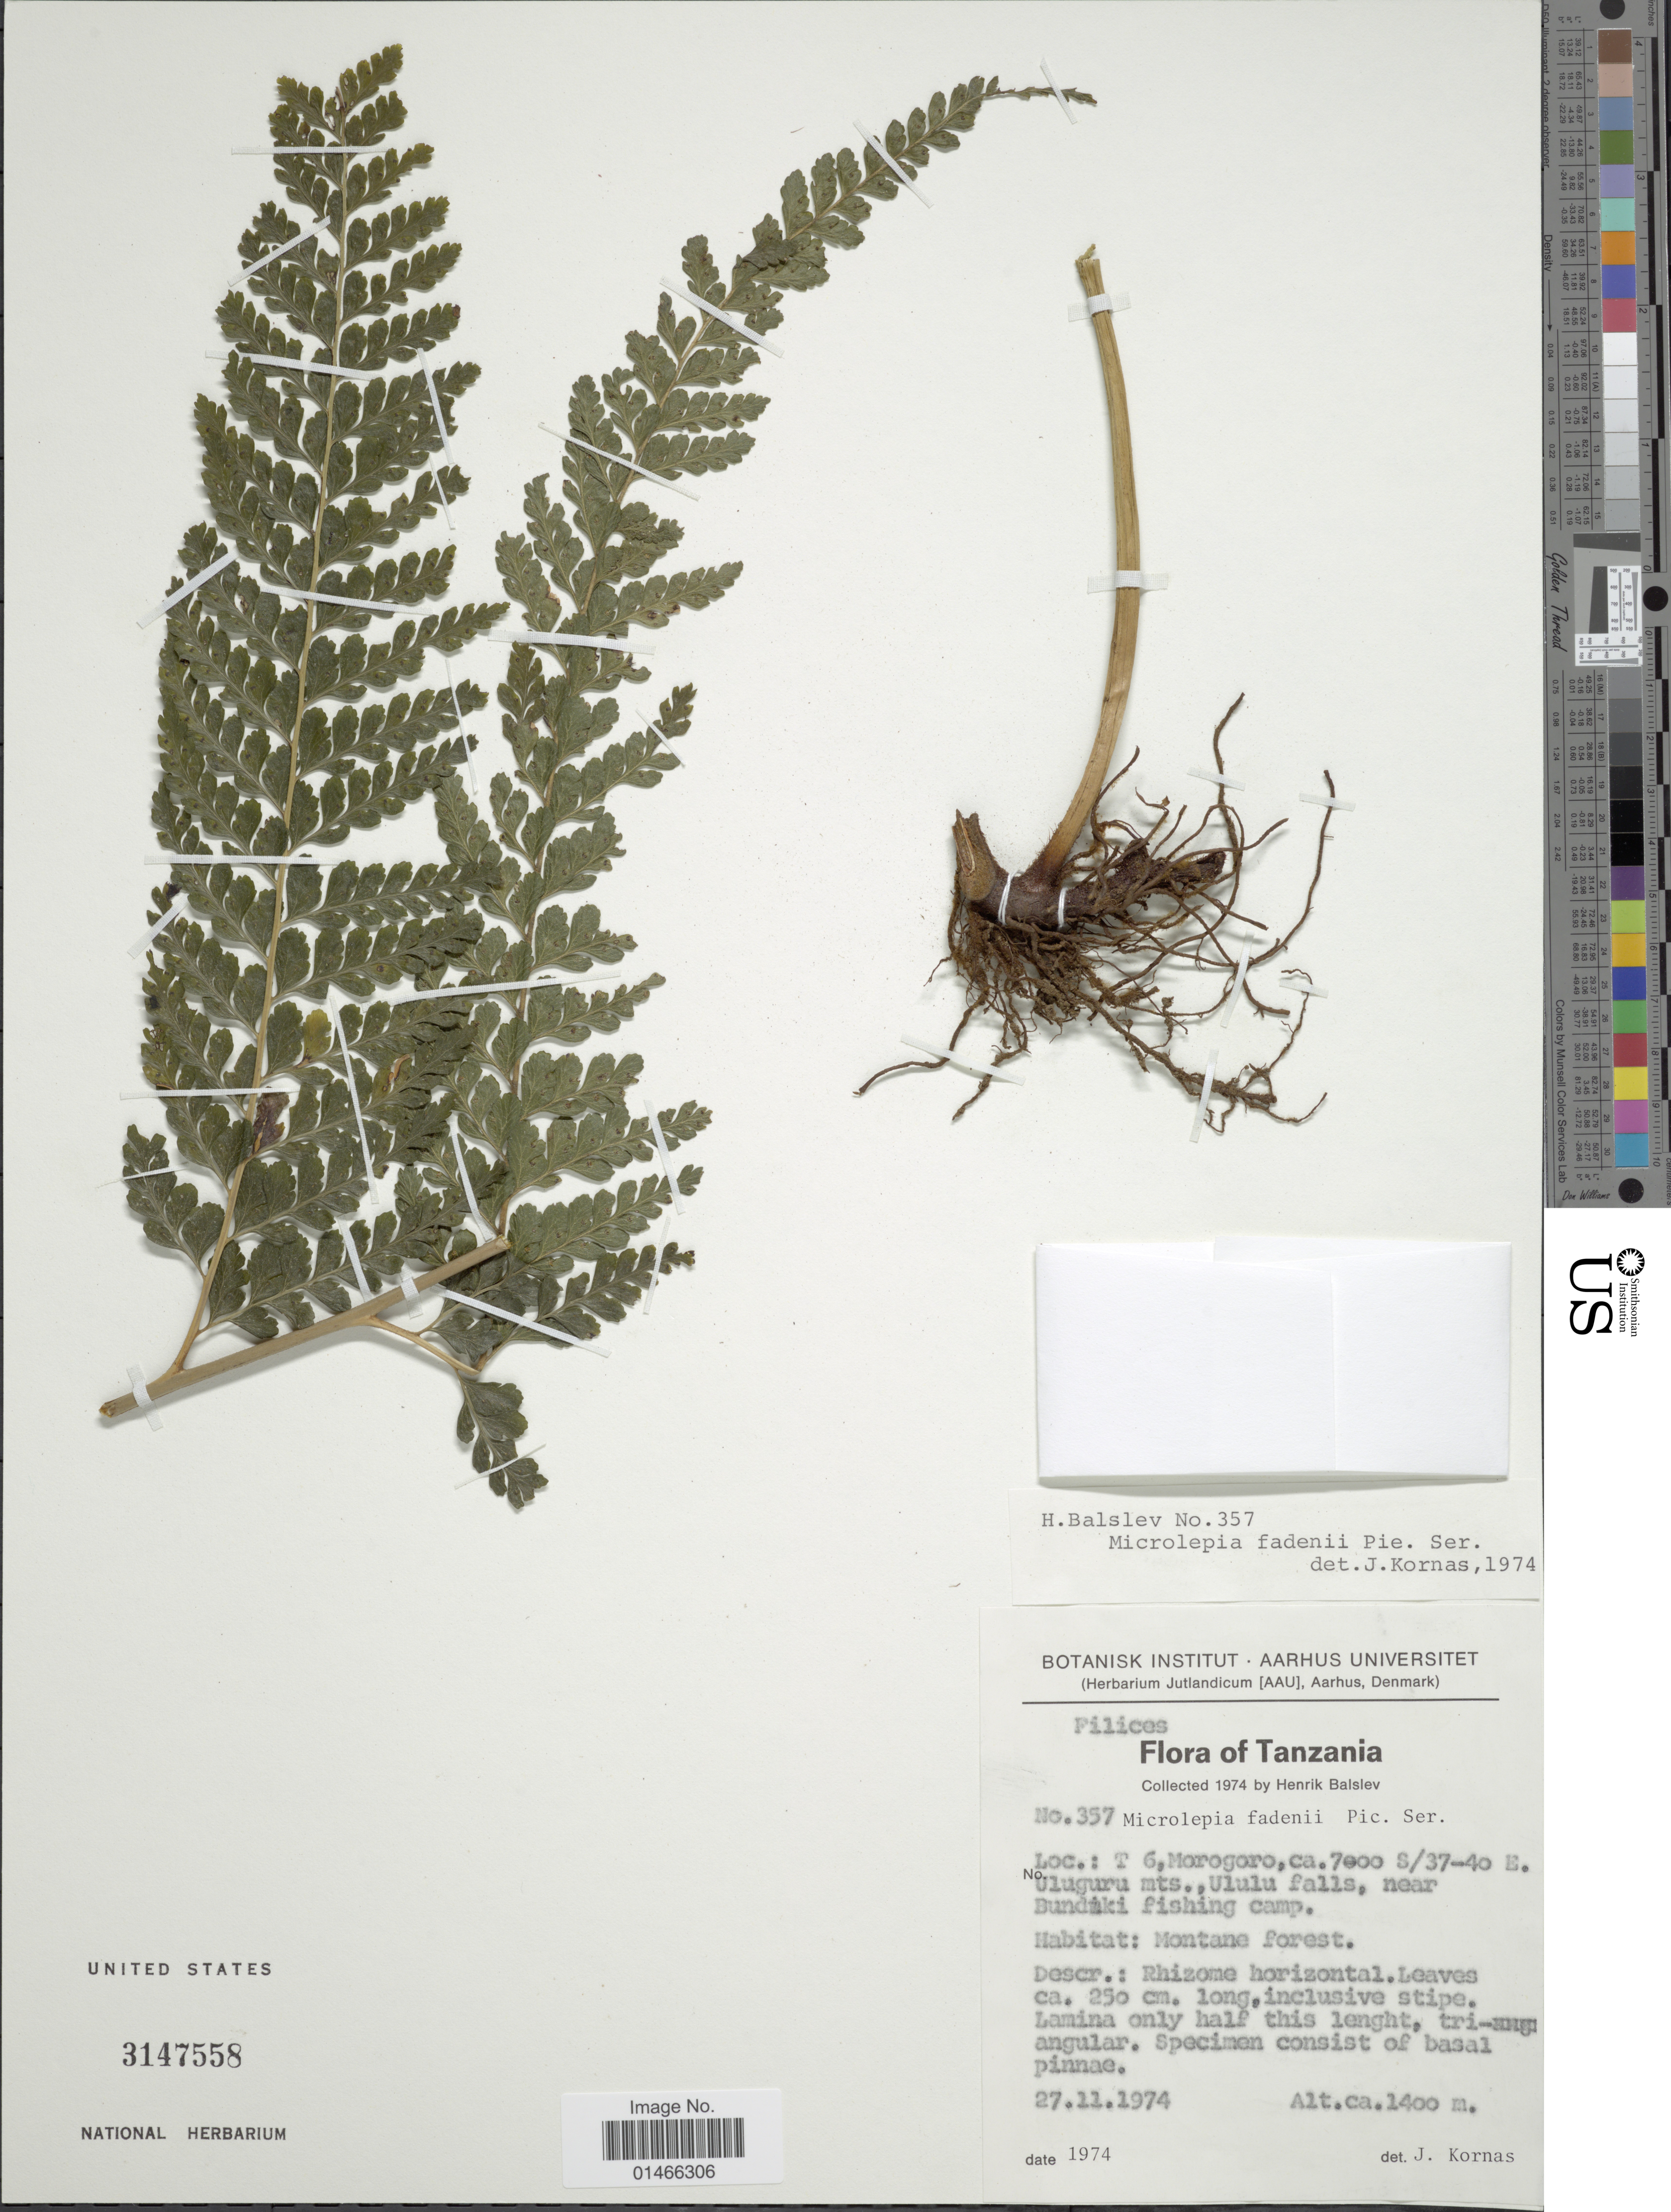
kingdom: Plantae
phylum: Tracheophyta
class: Polypodiopsida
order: Polypodiales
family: Dennstaedtiaceae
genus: Microlepia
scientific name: Microlepia fadenii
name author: Pic. Serm.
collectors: H. Balslev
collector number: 357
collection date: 1974-11-27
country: Tanzania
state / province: Morogoro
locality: T6, Morogoro. Uluguru mts., Ululu falls near Bunduki fishing camp.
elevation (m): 1400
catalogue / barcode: US 3147558